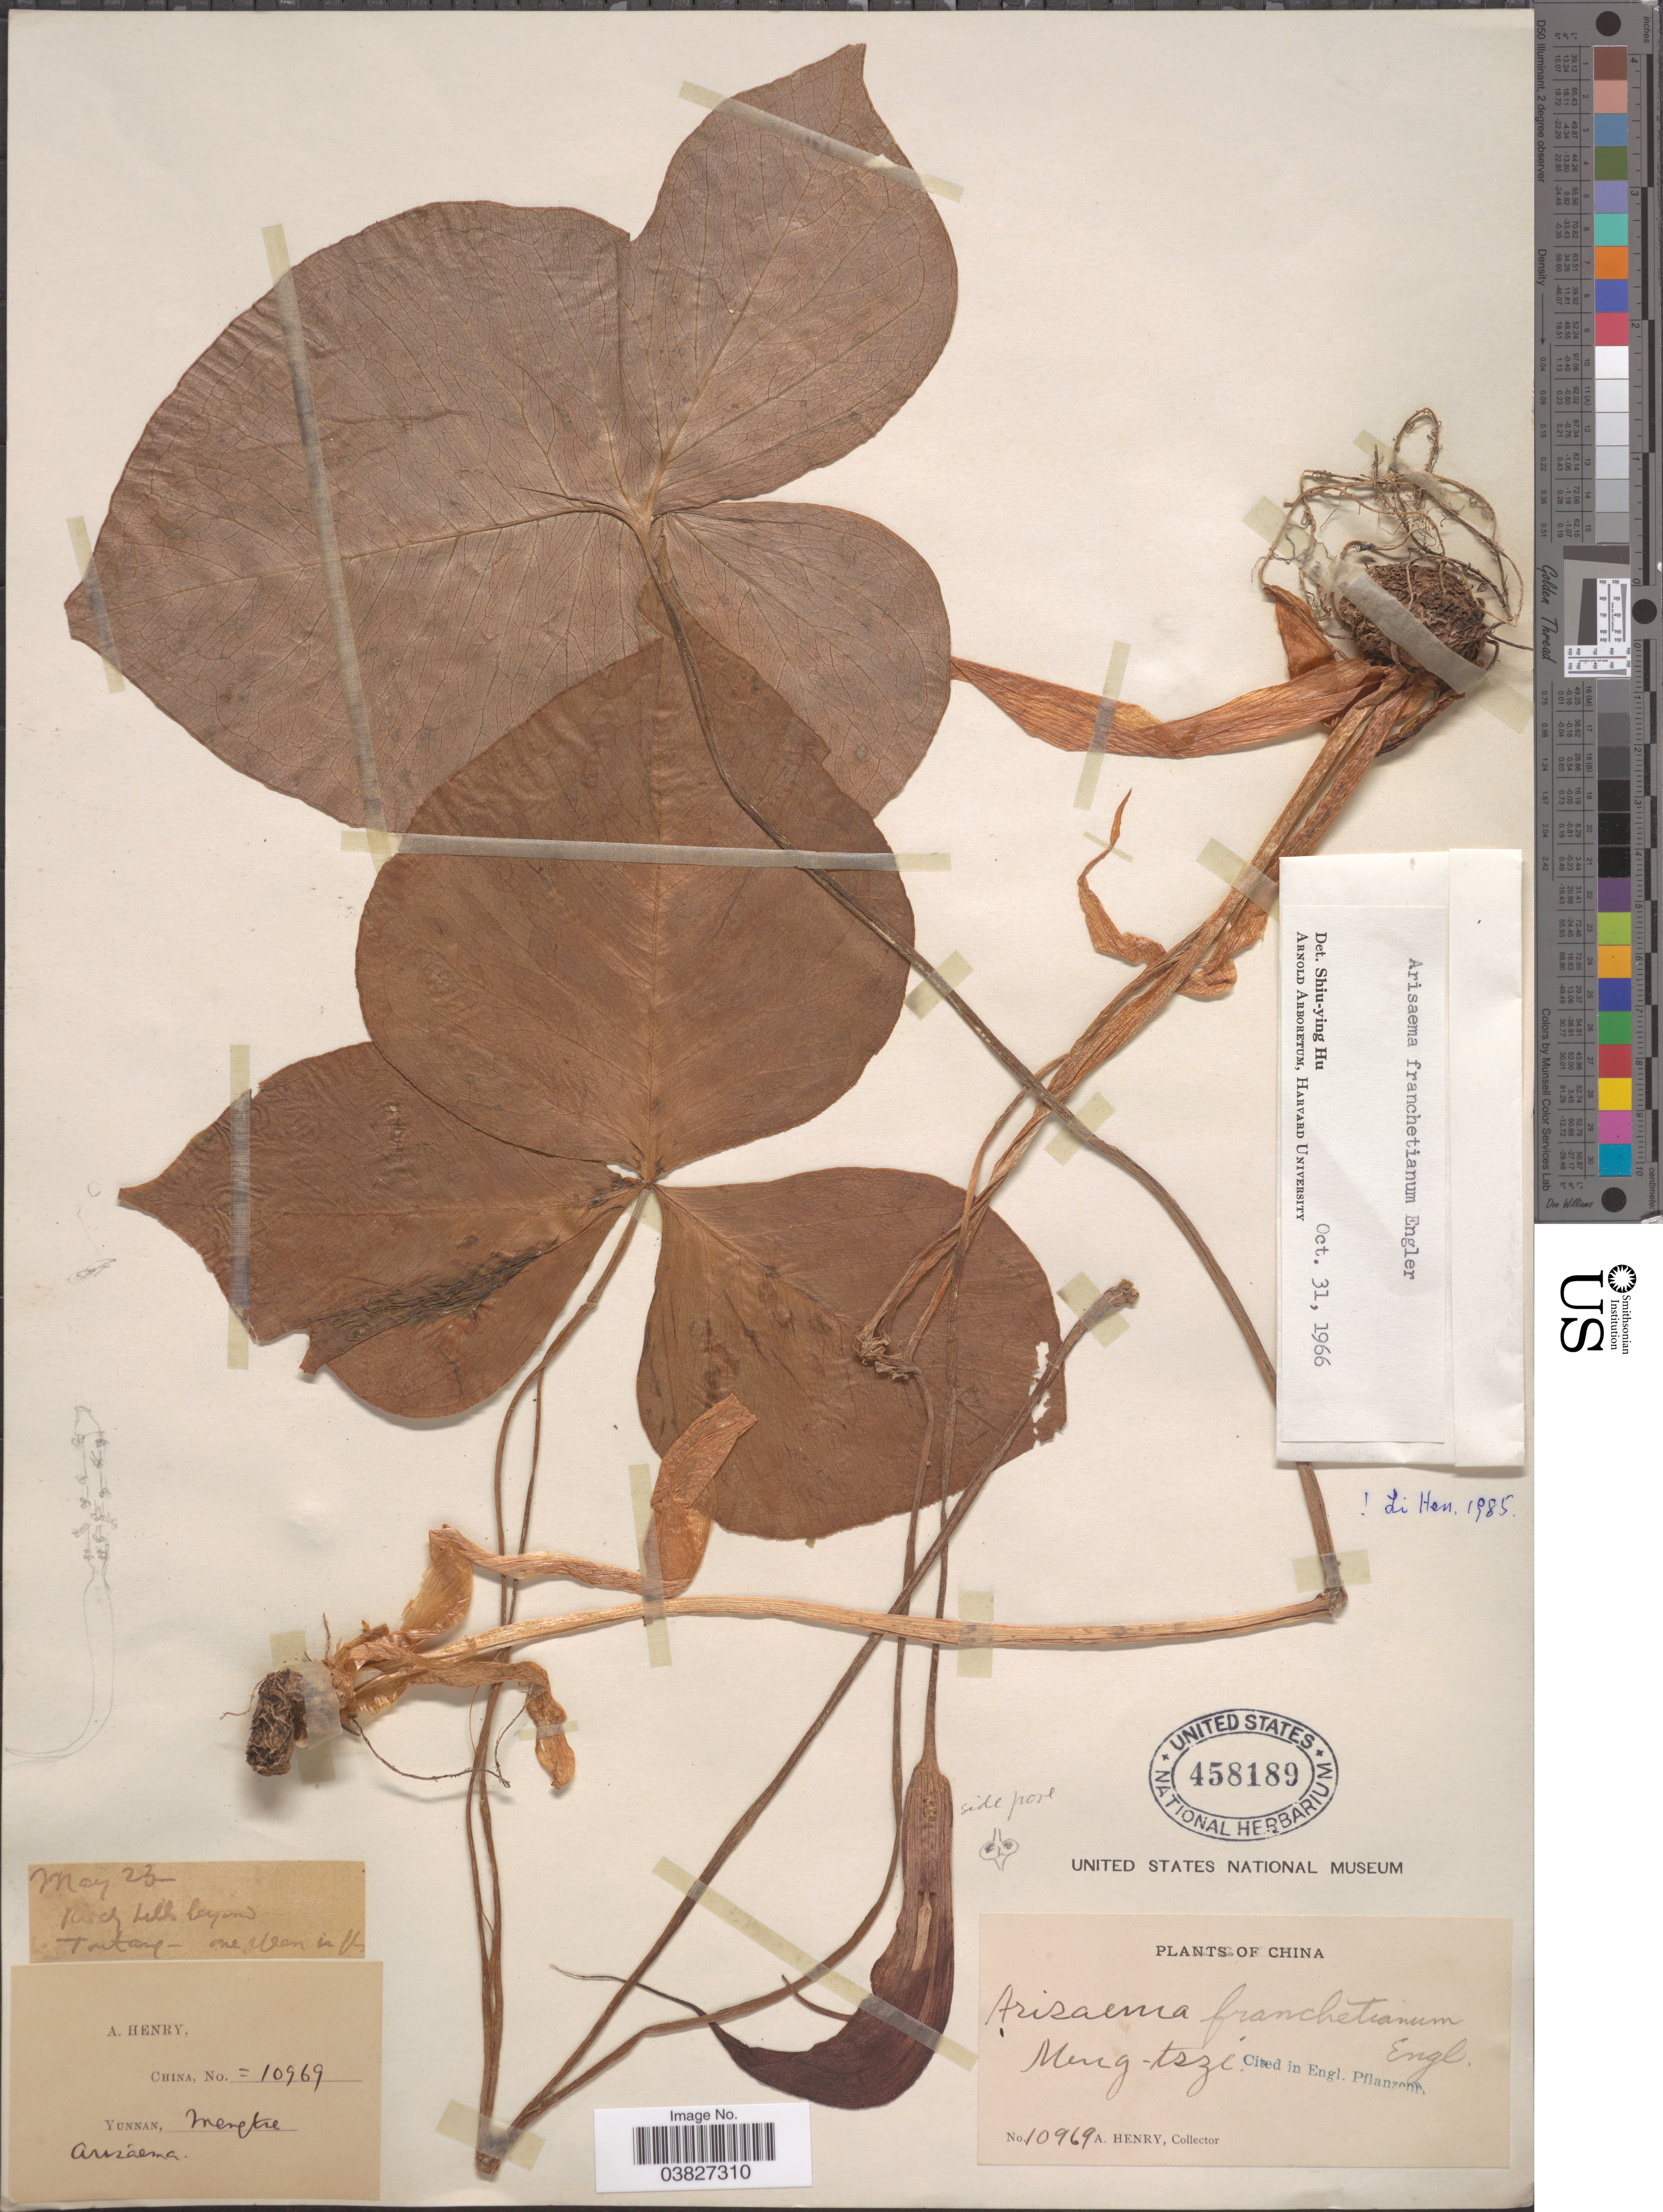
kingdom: Plantae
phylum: Tracheophyta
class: Liliopsida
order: Alismatales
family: Araceae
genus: Arisaema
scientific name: Arisaema franchetianum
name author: Engl.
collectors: A. Henry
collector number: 10969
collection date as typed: Transcribed d/m/y: /5/23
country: China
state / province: Yunnan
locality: Meng-tsze.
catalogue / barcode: US 458189